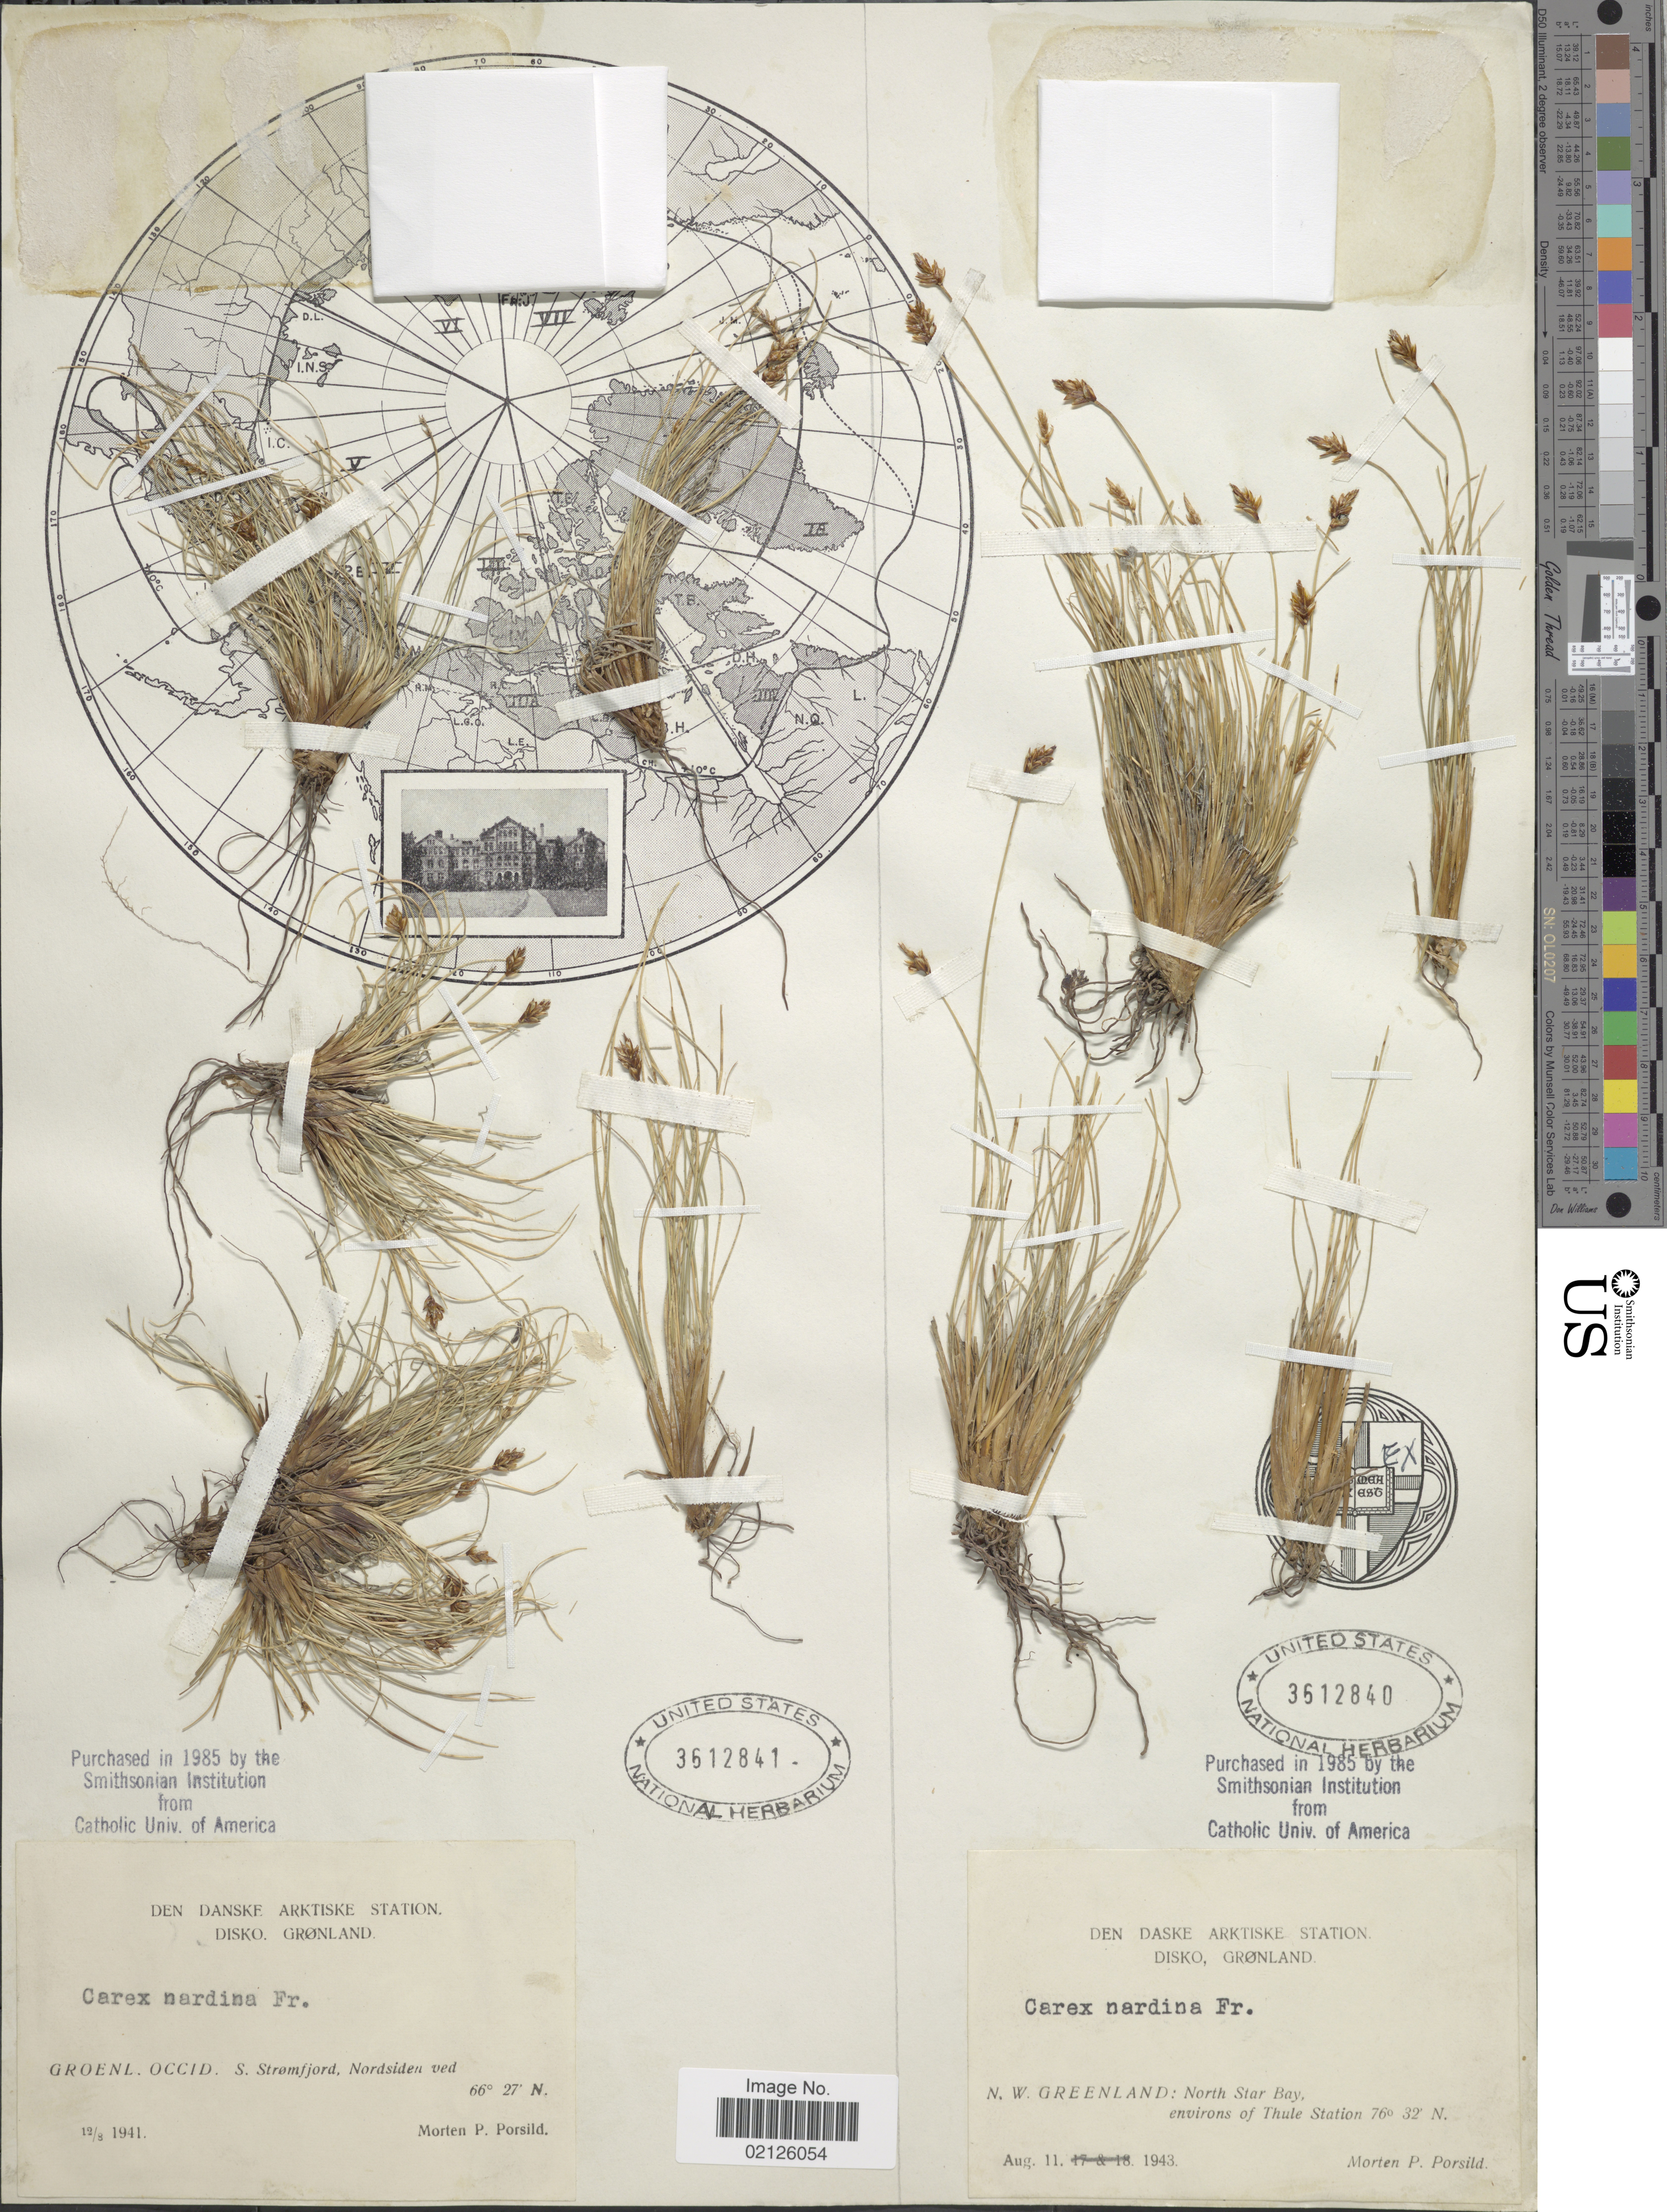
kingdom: Plantae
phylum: Tracheophyta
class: Liliopsida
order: Poales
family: Cyperaceae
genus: Carex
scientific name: Carex nardina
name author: (Hornem.) Fr.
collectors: M. P. Porsild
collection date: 1941-08-12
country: Greenland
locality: Den Danske Arktiske Station, Disko, Groenl. Occid. S Strømfjord, Nordsiden ved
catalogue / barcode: US 3612841-2